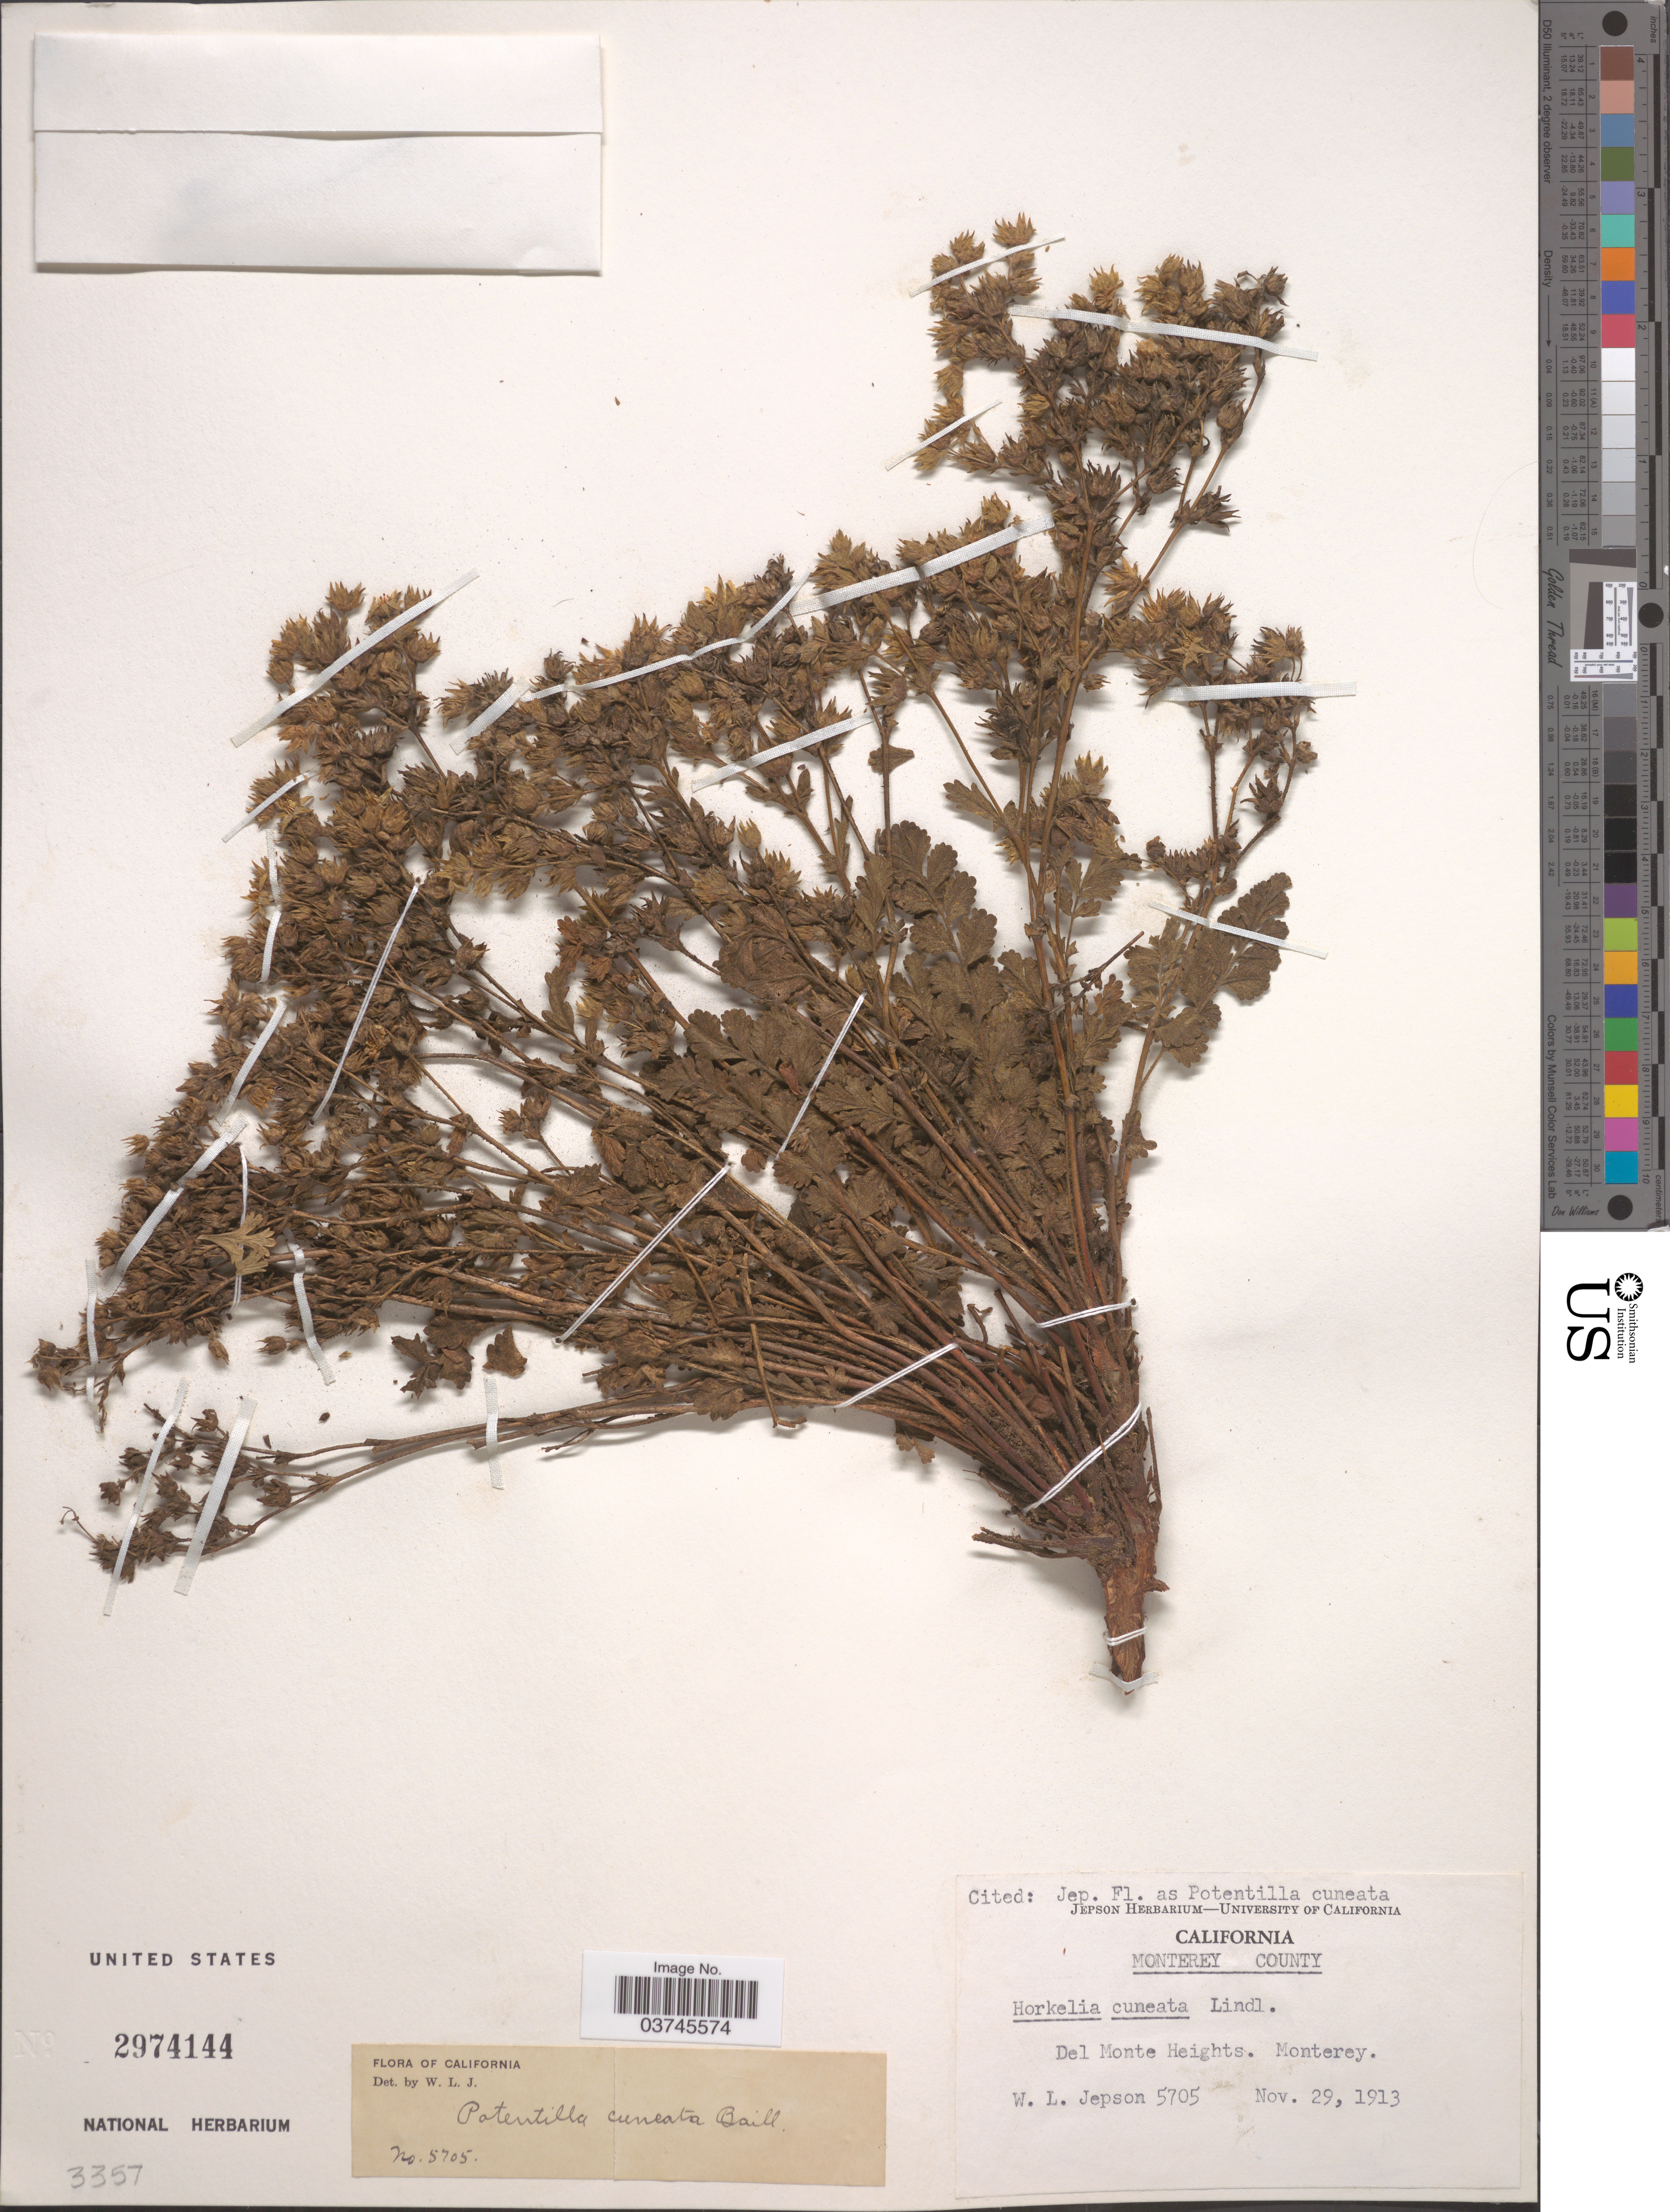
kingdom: Plantae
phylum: Tracheophyta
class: Magnoliopsida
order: Rosales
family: Rosaceae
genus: Potentilla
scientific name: Potentilla lindleyi var. lindleyi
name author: Greene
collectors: W. L. Jepson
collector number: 5705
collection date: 1913-11-29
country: United States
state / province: California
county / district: Monterey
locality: Monterey County. Del Monte Heights. Monterey.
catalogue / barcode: US 2974144